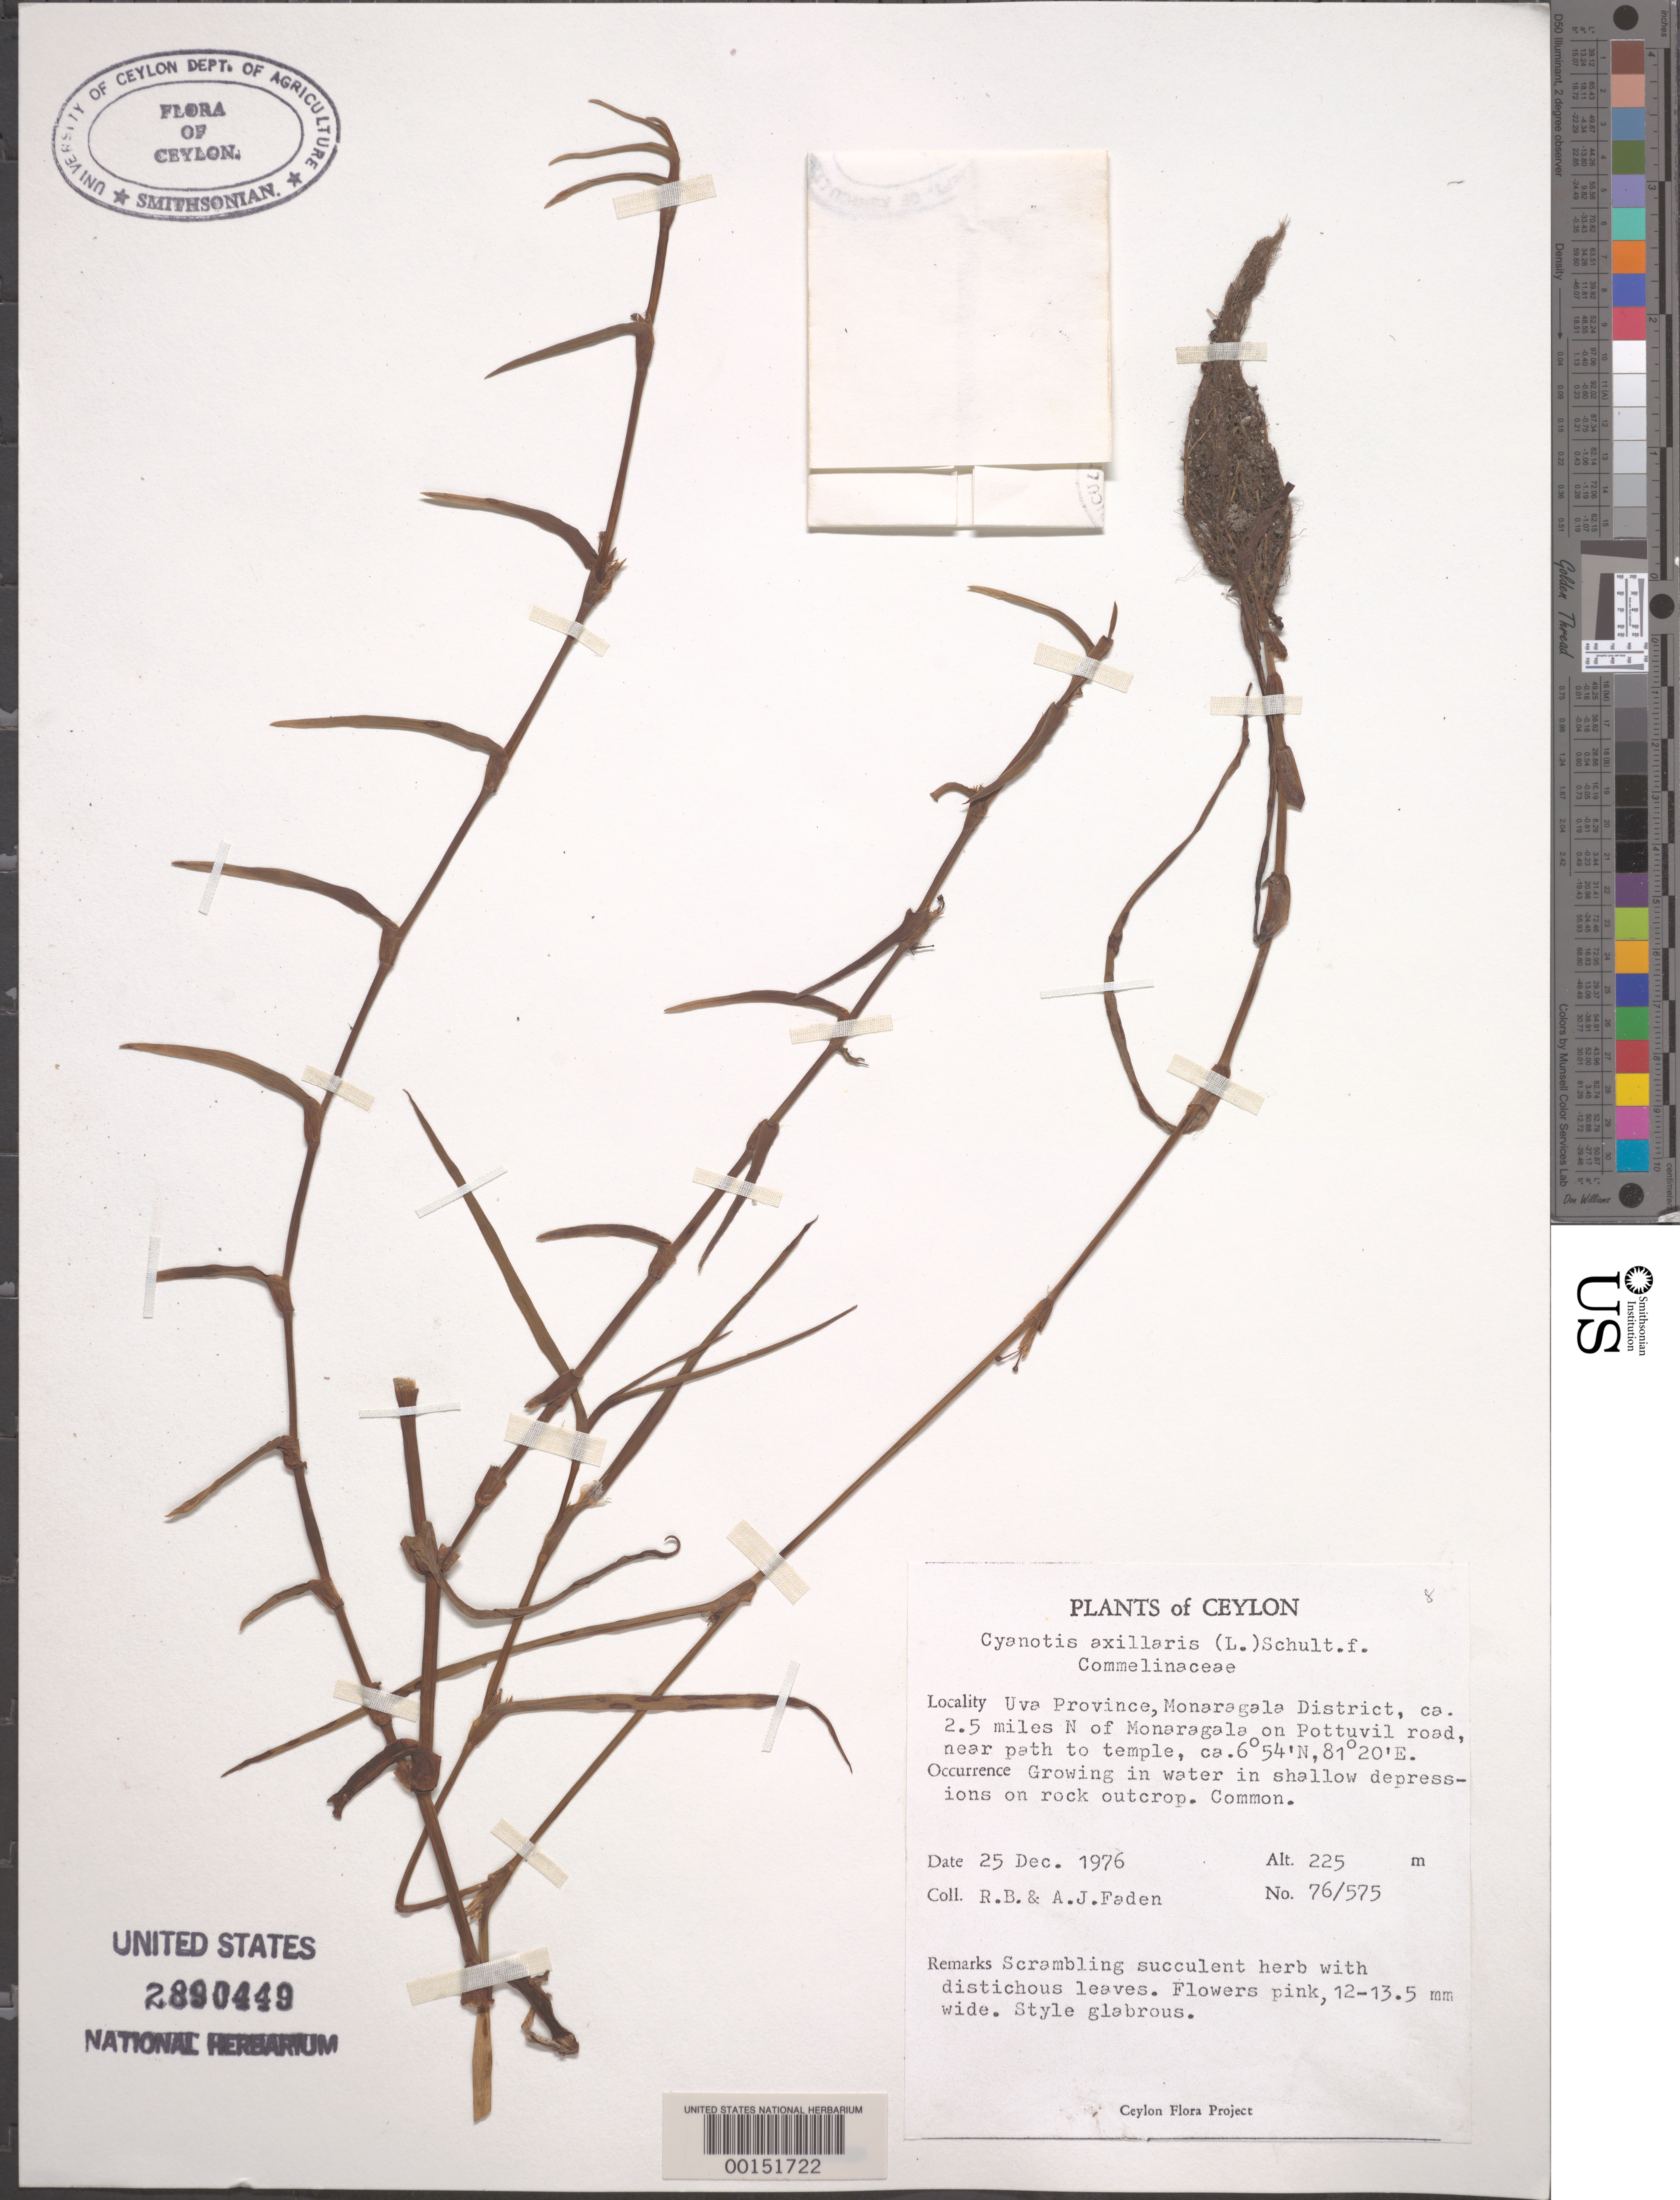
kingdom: Plantae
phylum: Tracheophyta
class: Liliopsida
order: Commelinales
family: Commelinaceae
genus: Cyanotis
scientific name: Cyanotis axillaris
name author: (L.) D. Don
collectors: R. B. Faden & A. J. Faden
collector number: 76/575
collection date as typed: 25 Dec 1976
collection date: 1976-12-25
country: Sri Lanka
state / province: Uva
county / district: Monaragala Dist.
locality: N of monaragala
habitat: Wet soil, shallow depression of rock outcrop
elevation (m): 225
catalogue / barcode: US 2890449